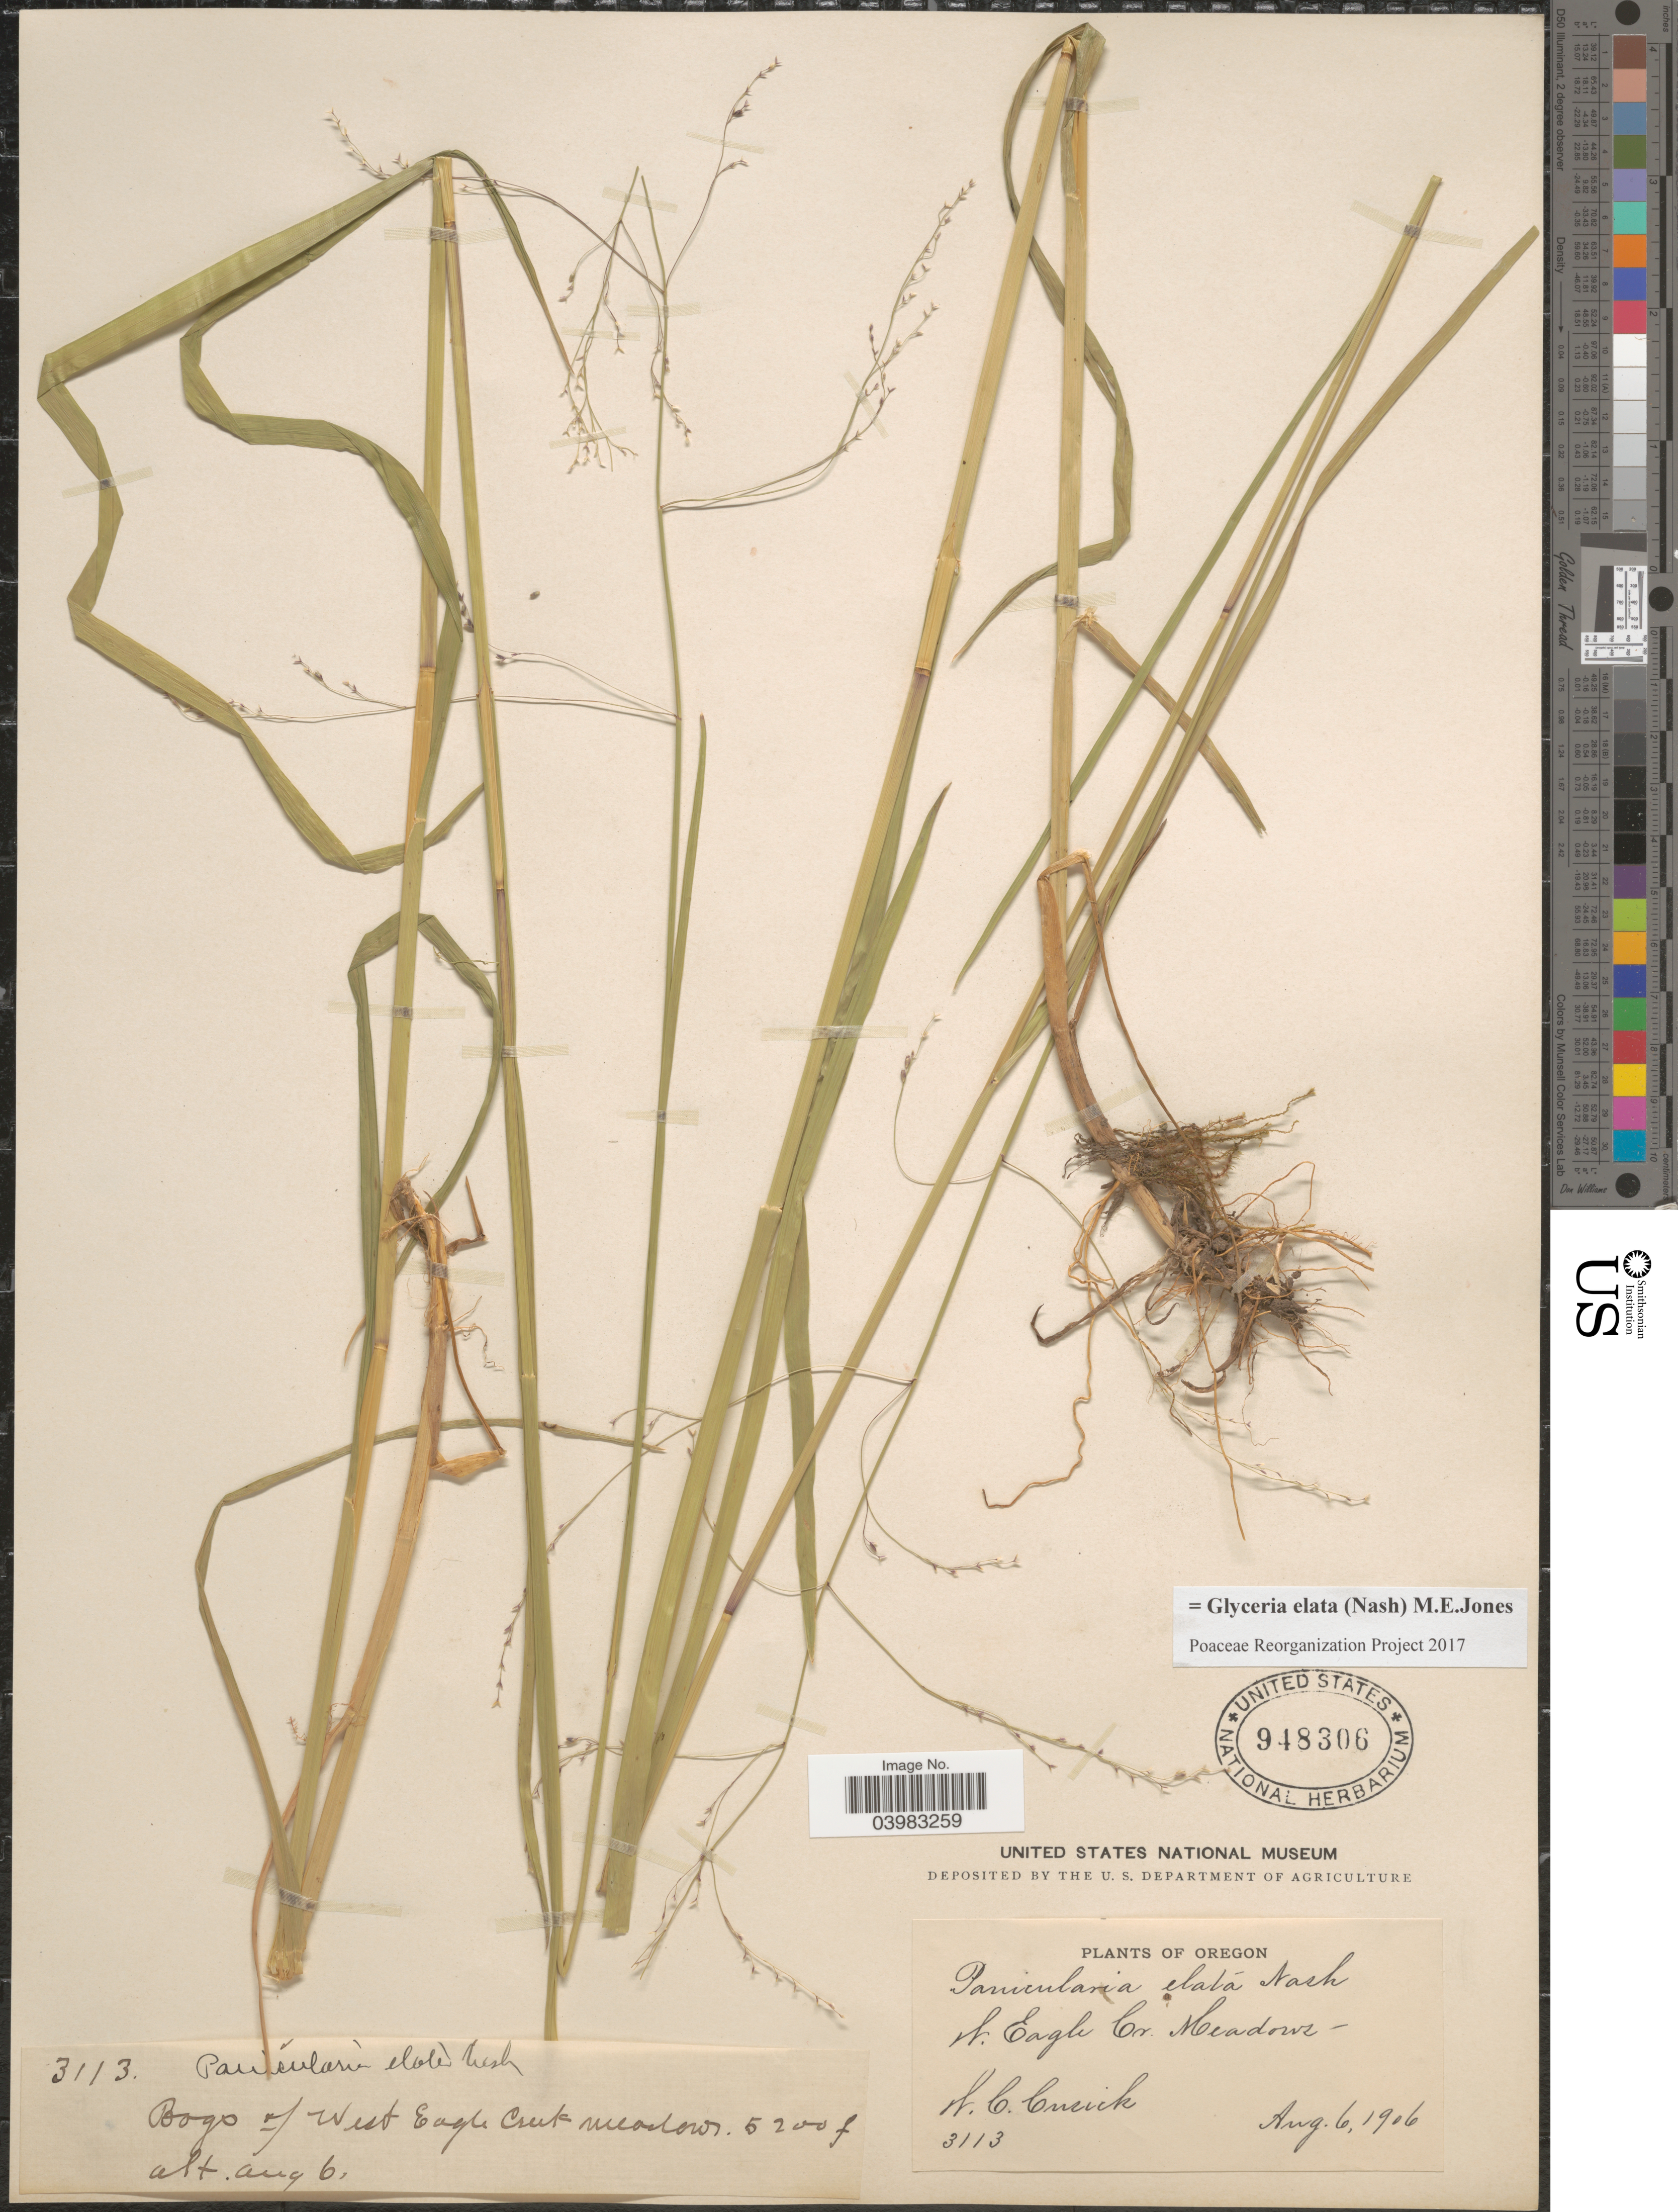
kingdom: Plantae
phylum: Tracheophyta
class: Liliopsida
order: Poales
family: Poaceae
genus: Glyceria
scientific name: Glyceria elata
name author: (Nash) M.E. Jones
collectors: W. C. Cusick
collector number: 3113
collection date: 1906-08-06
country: United States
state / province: Oregon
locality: Bogs of West Eagle Creek Meadows.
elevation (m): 1585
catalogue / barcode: US 948306